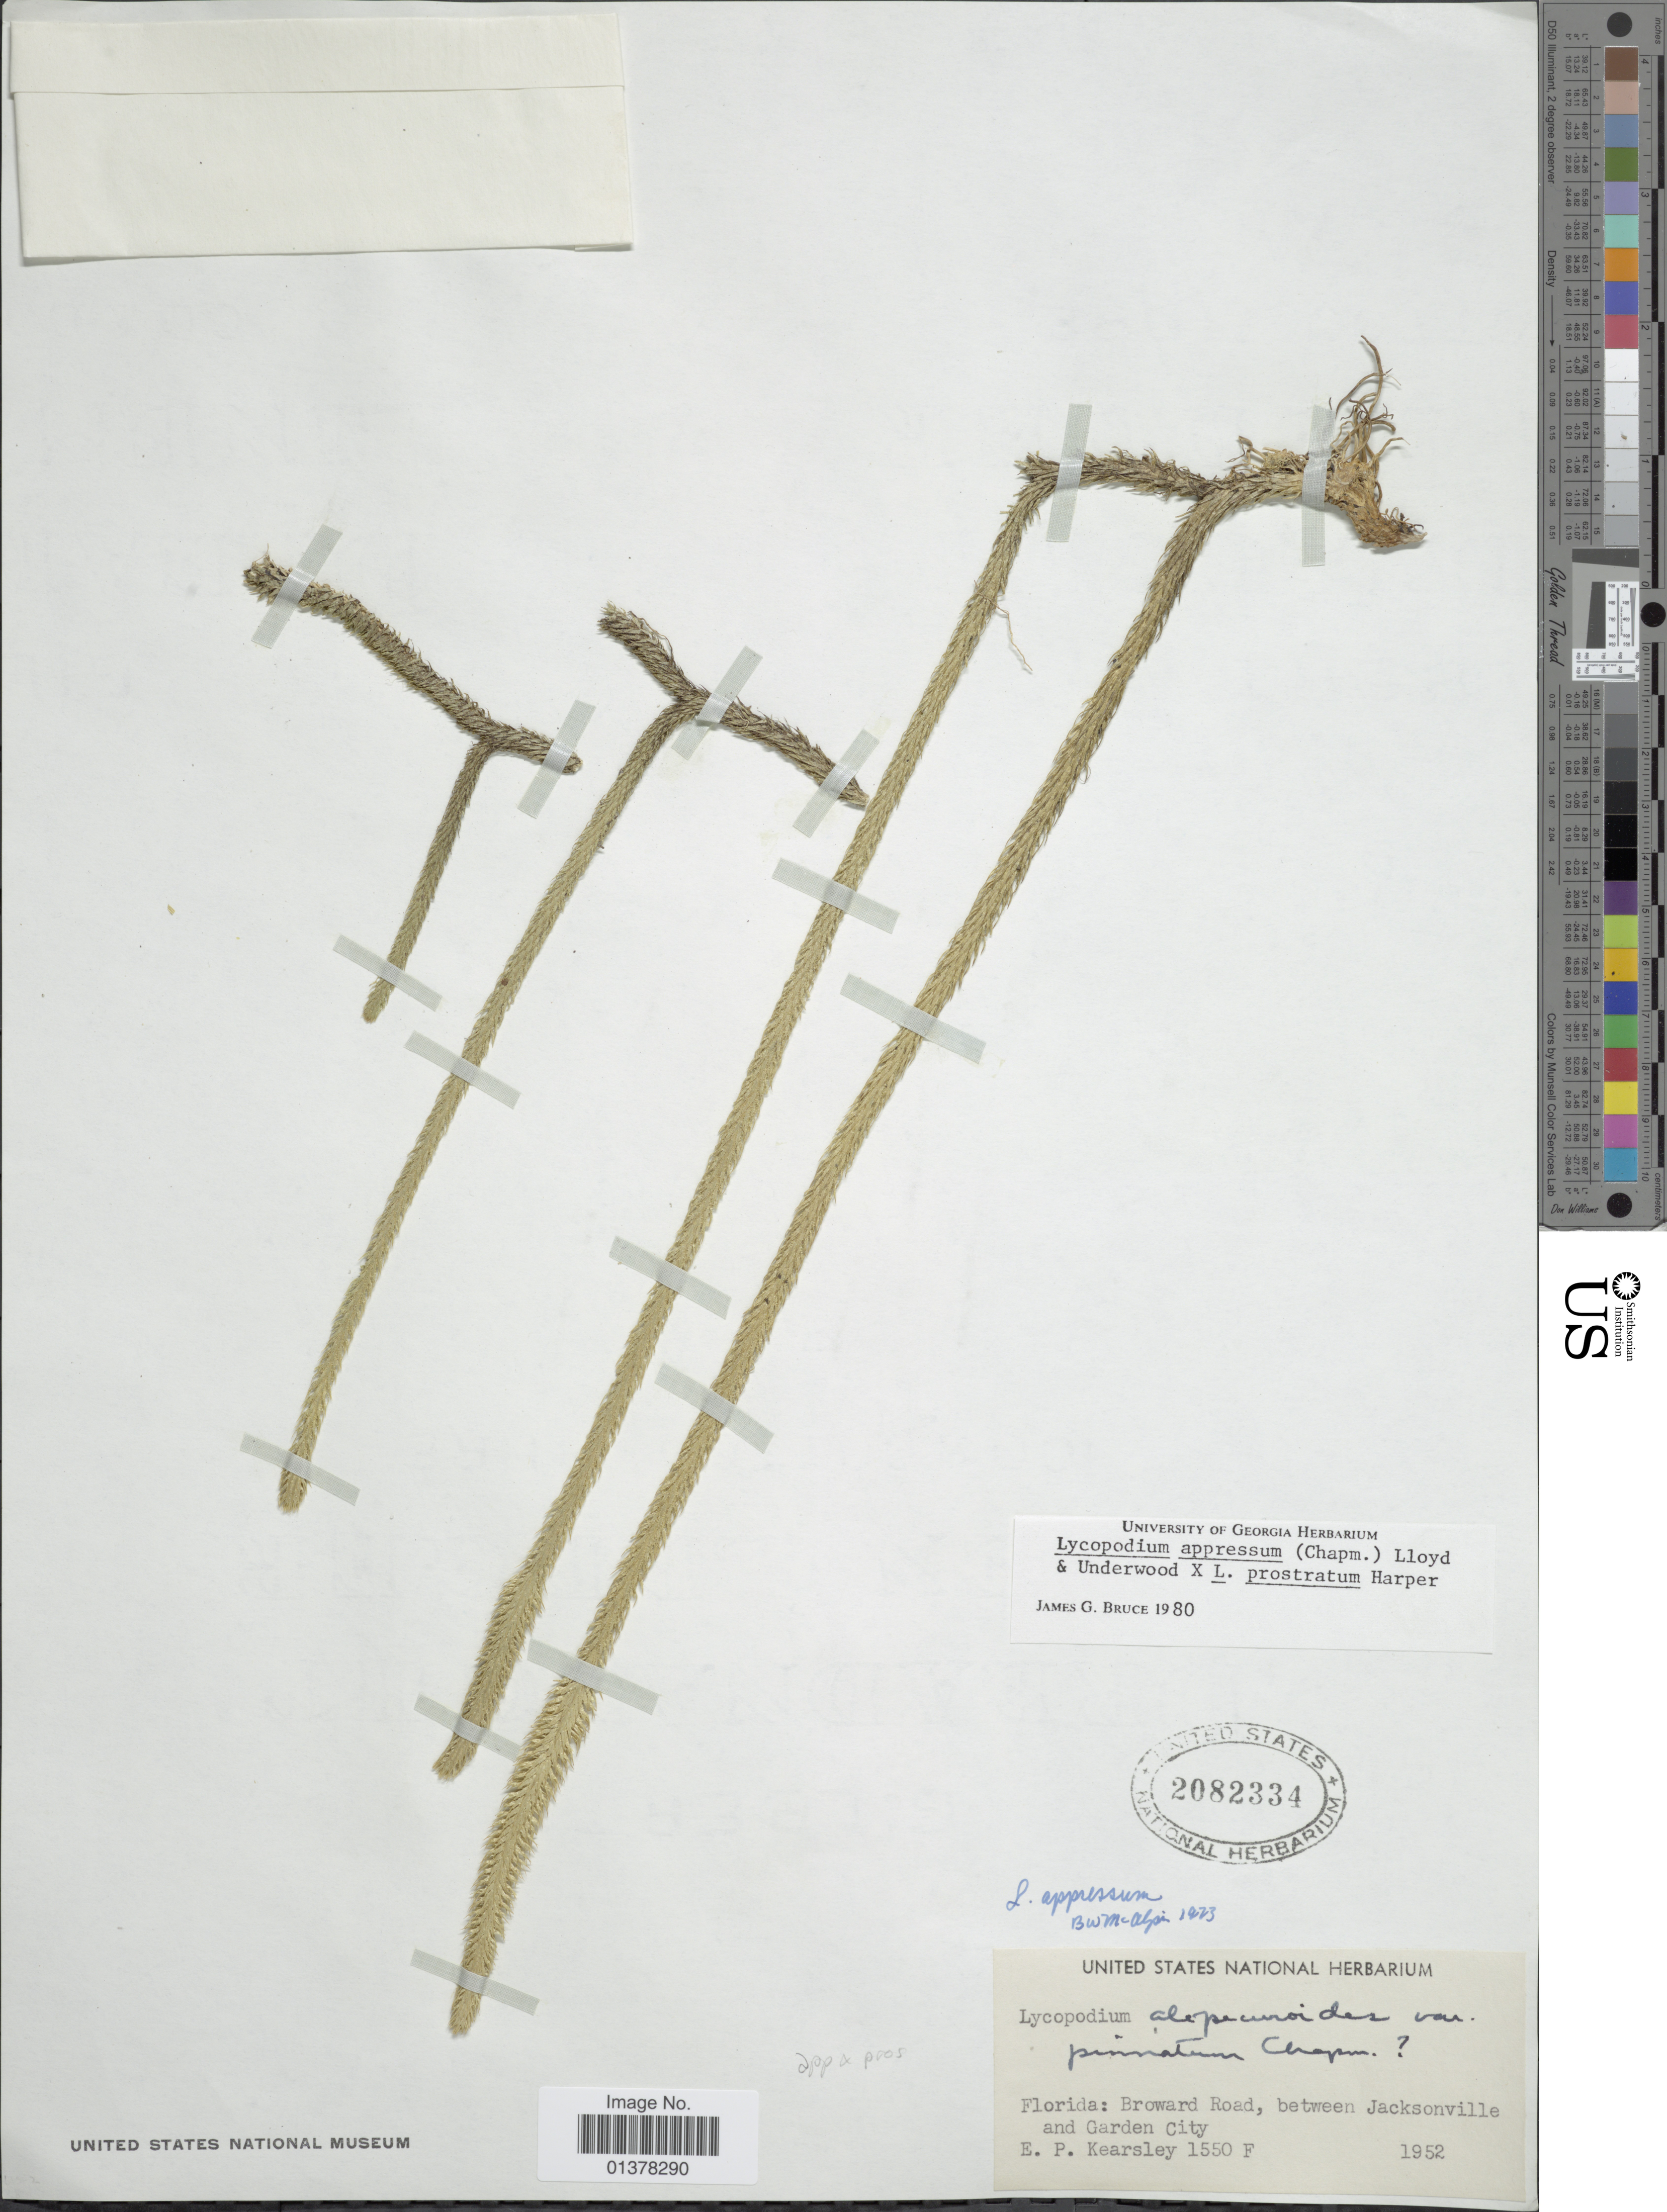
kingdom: Plantae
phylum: Tracheophyta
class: Lycopodiopsida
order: Lycopodiales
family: Lycopodiaceae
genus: Lycopodiella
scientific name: Lycopodiella appressa x L. prostrata (R.M. Harper) Cranfill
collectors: E. Kearlsey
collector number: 1550F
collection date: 1952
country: United States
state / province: Florida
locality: Broward Road, Between Jacksonville and Garden City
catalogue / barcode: US 2082334